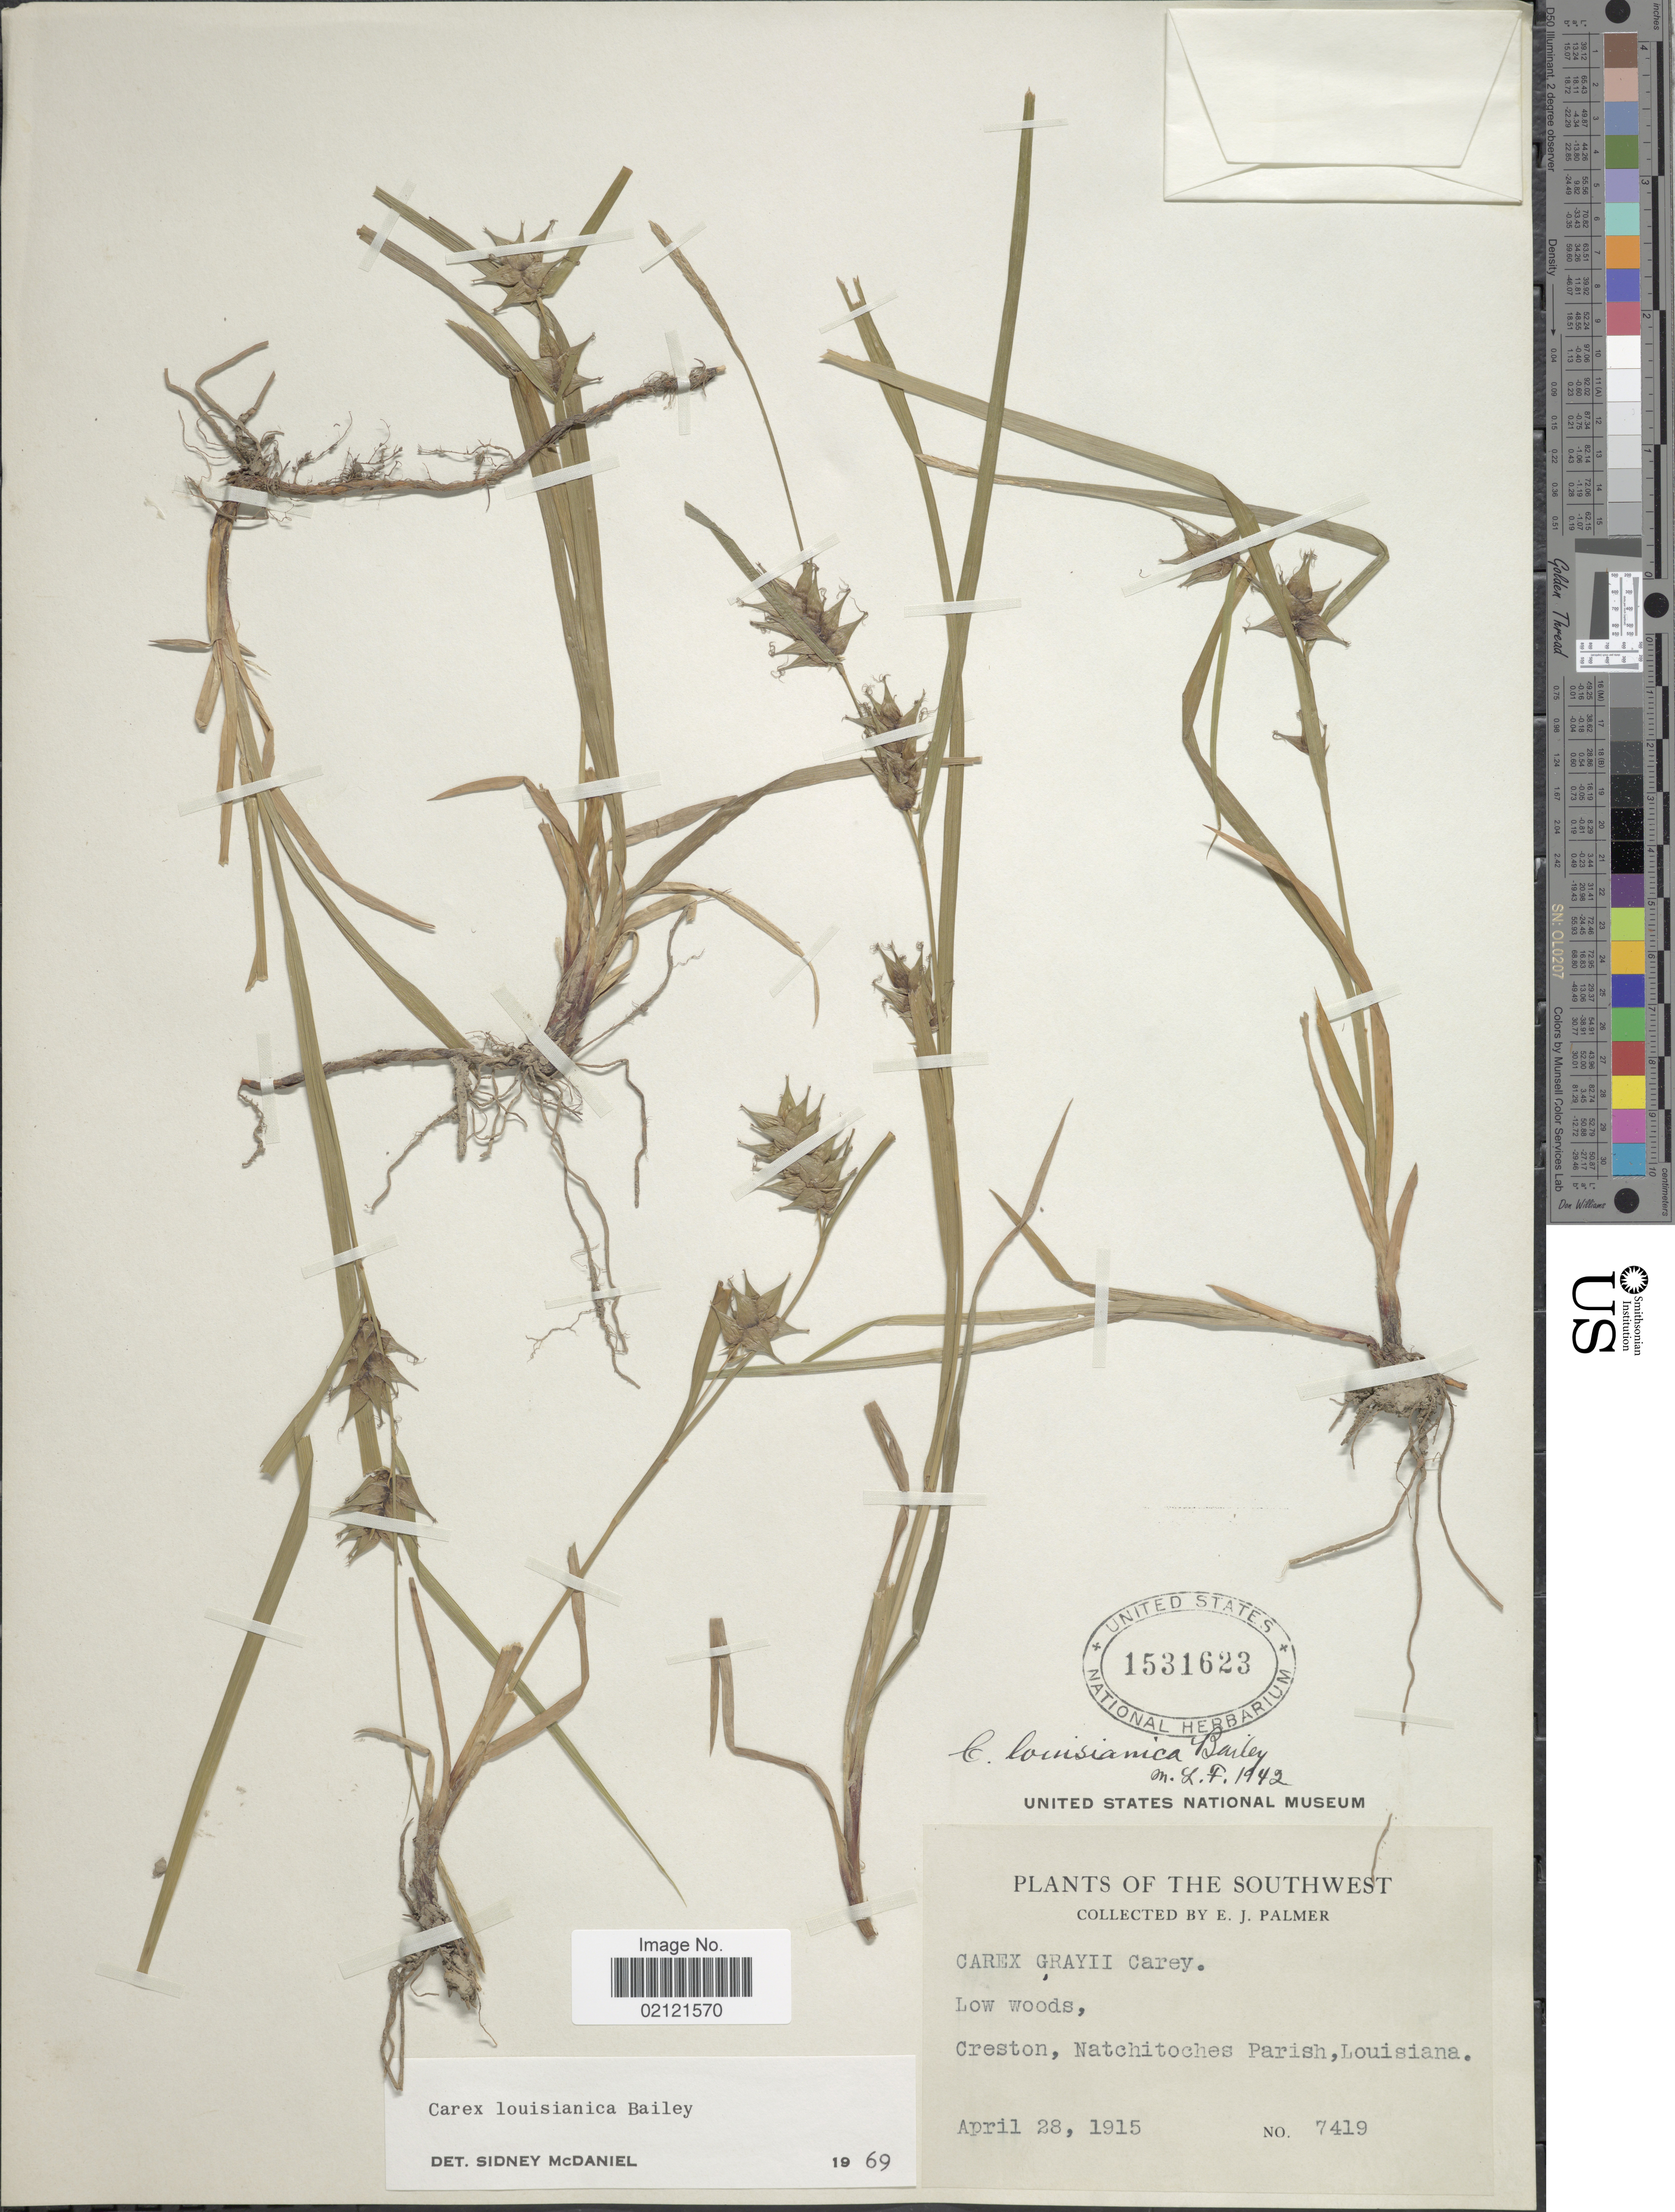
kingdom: Plantae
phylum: Tracheophyta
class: Liliopsida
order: Poales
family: Cyperaceae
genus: Carex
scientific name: Carex louisianica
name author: L.H. Bailey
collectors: E. J. Palmer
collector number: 7419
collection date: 1915-04-28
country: United States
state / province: Louisiana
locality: The Southwest, Creston, Natchitoches Parish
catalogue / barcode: US 1531623